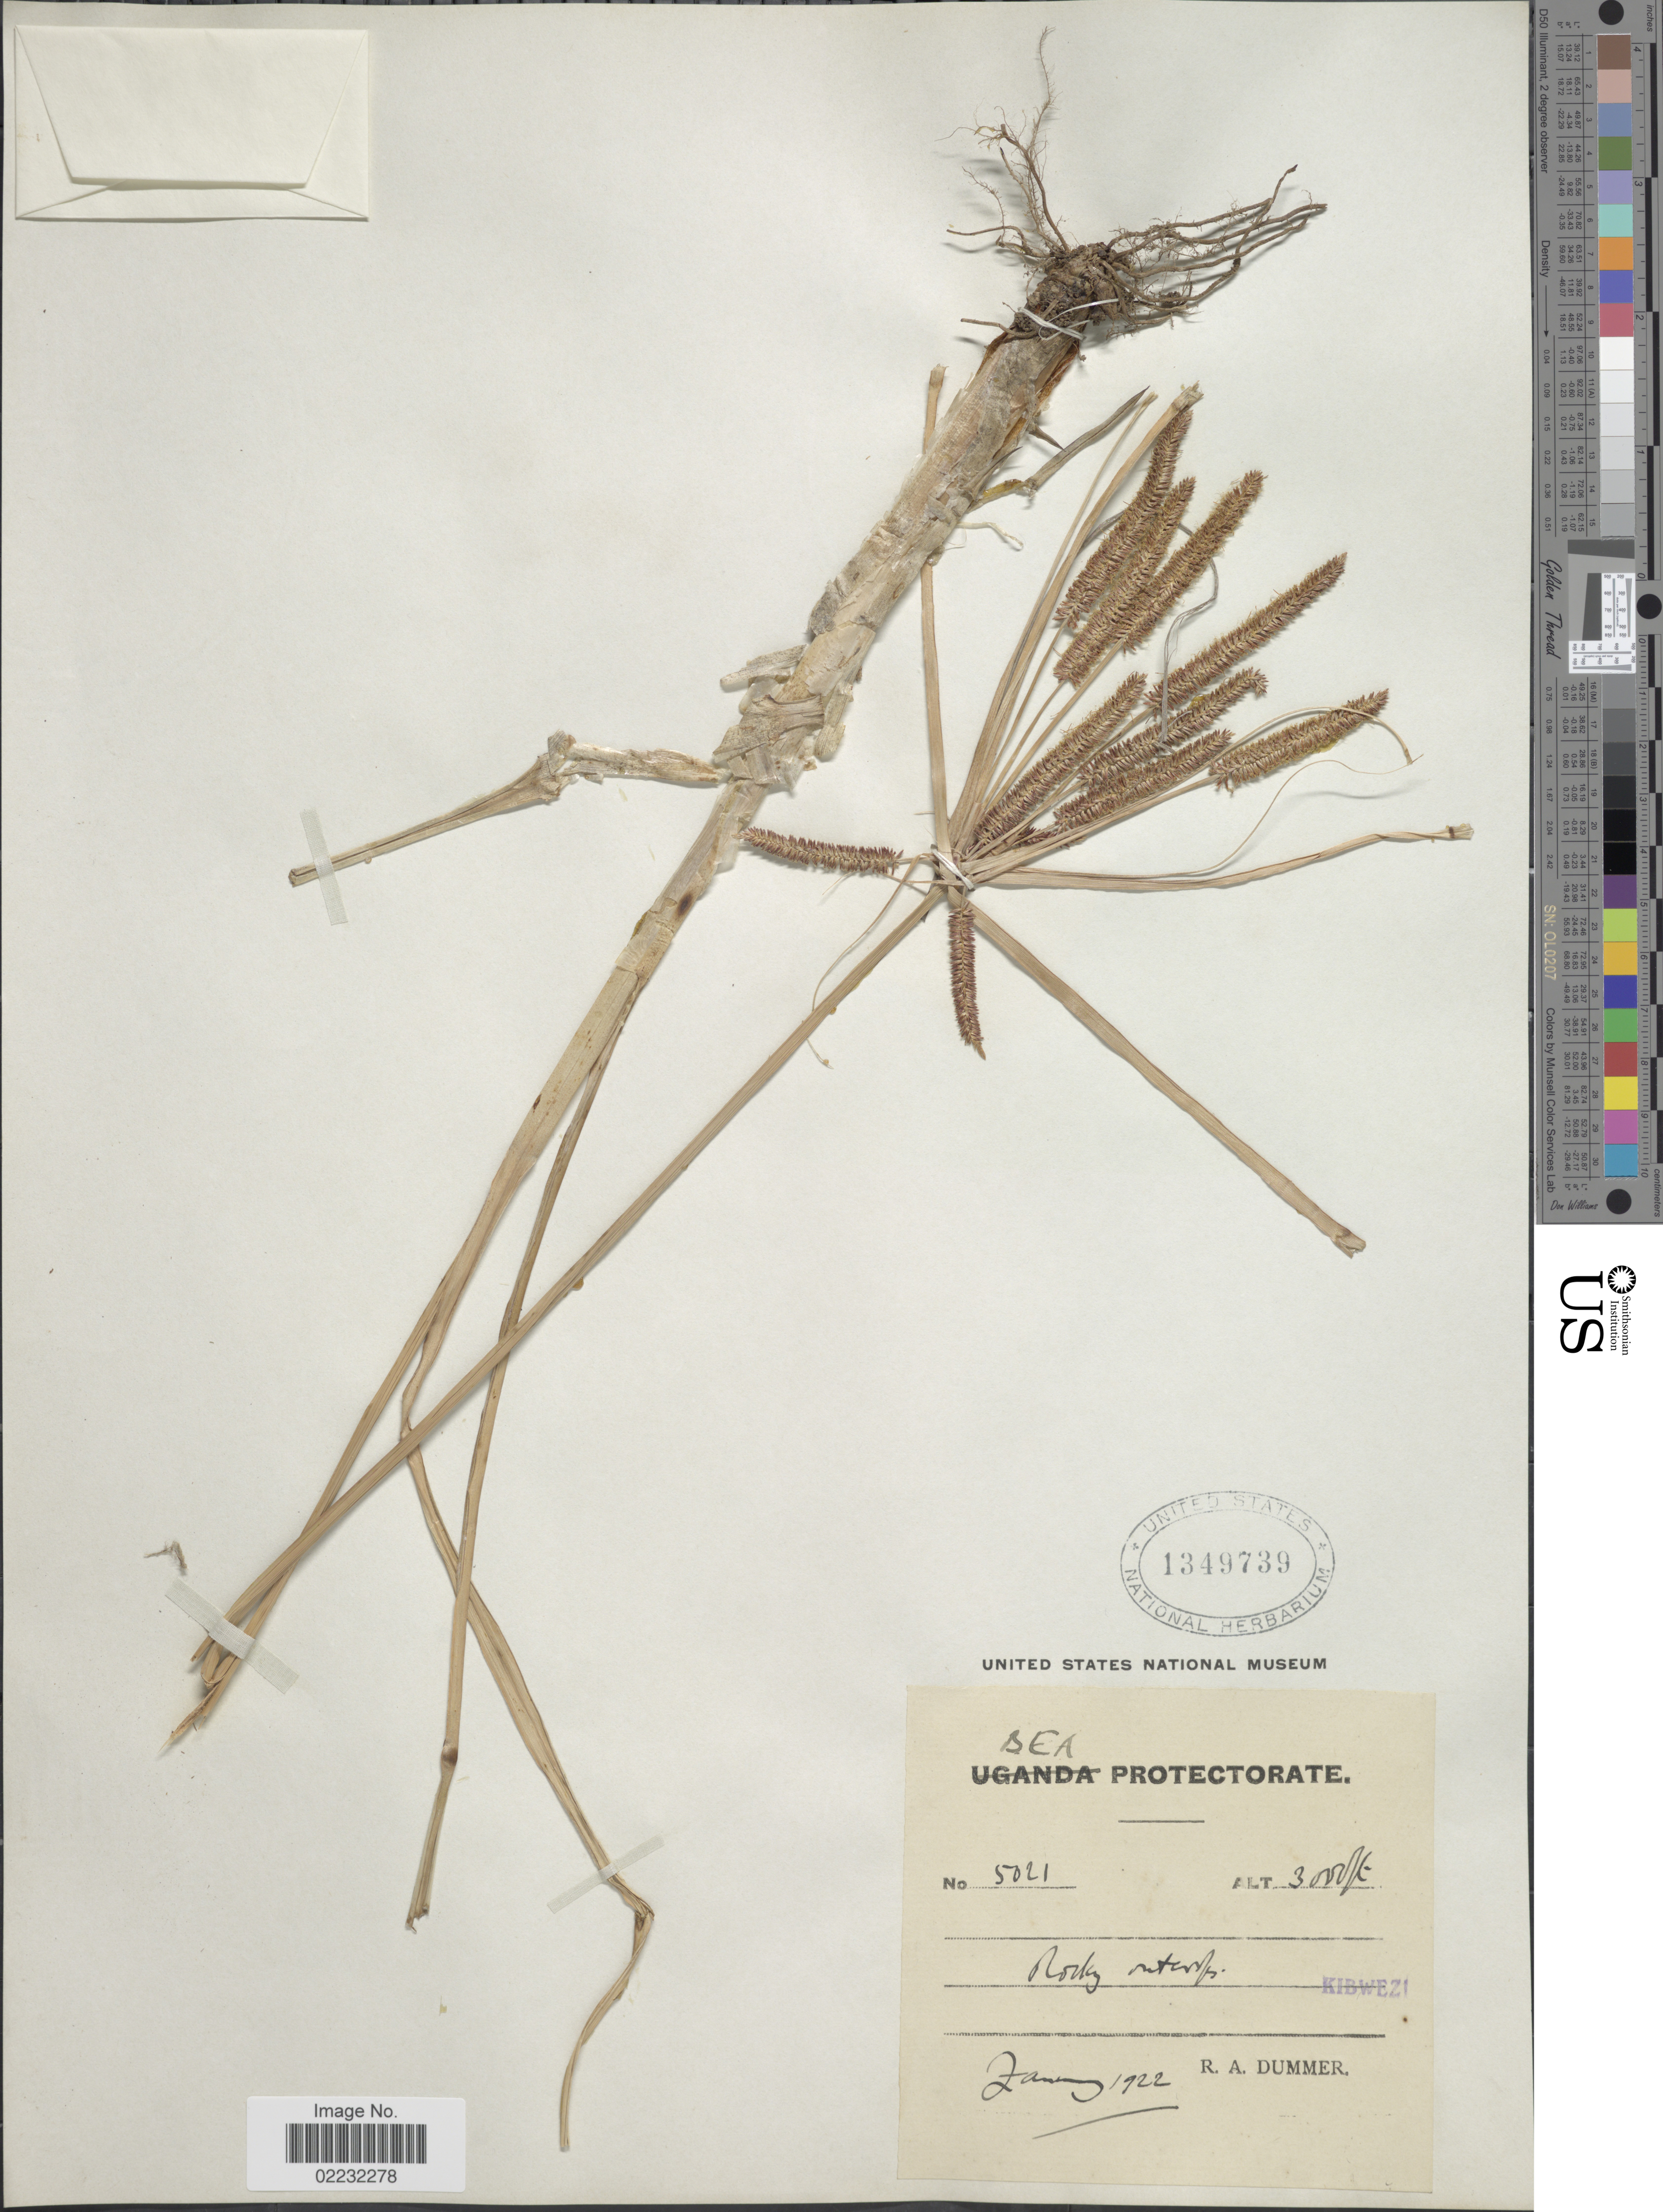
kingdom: Plantae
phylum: Tracheophyta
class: Liliopsida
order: Poales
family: Cyperaceae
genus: Cyperus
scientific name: Cyperus sp.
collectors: R. Dümmer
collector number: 5021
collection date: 1922-01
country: Kenya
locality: B.E.A., rocky outcrop, Kibwezi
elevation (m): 914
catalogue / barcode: US 1349739